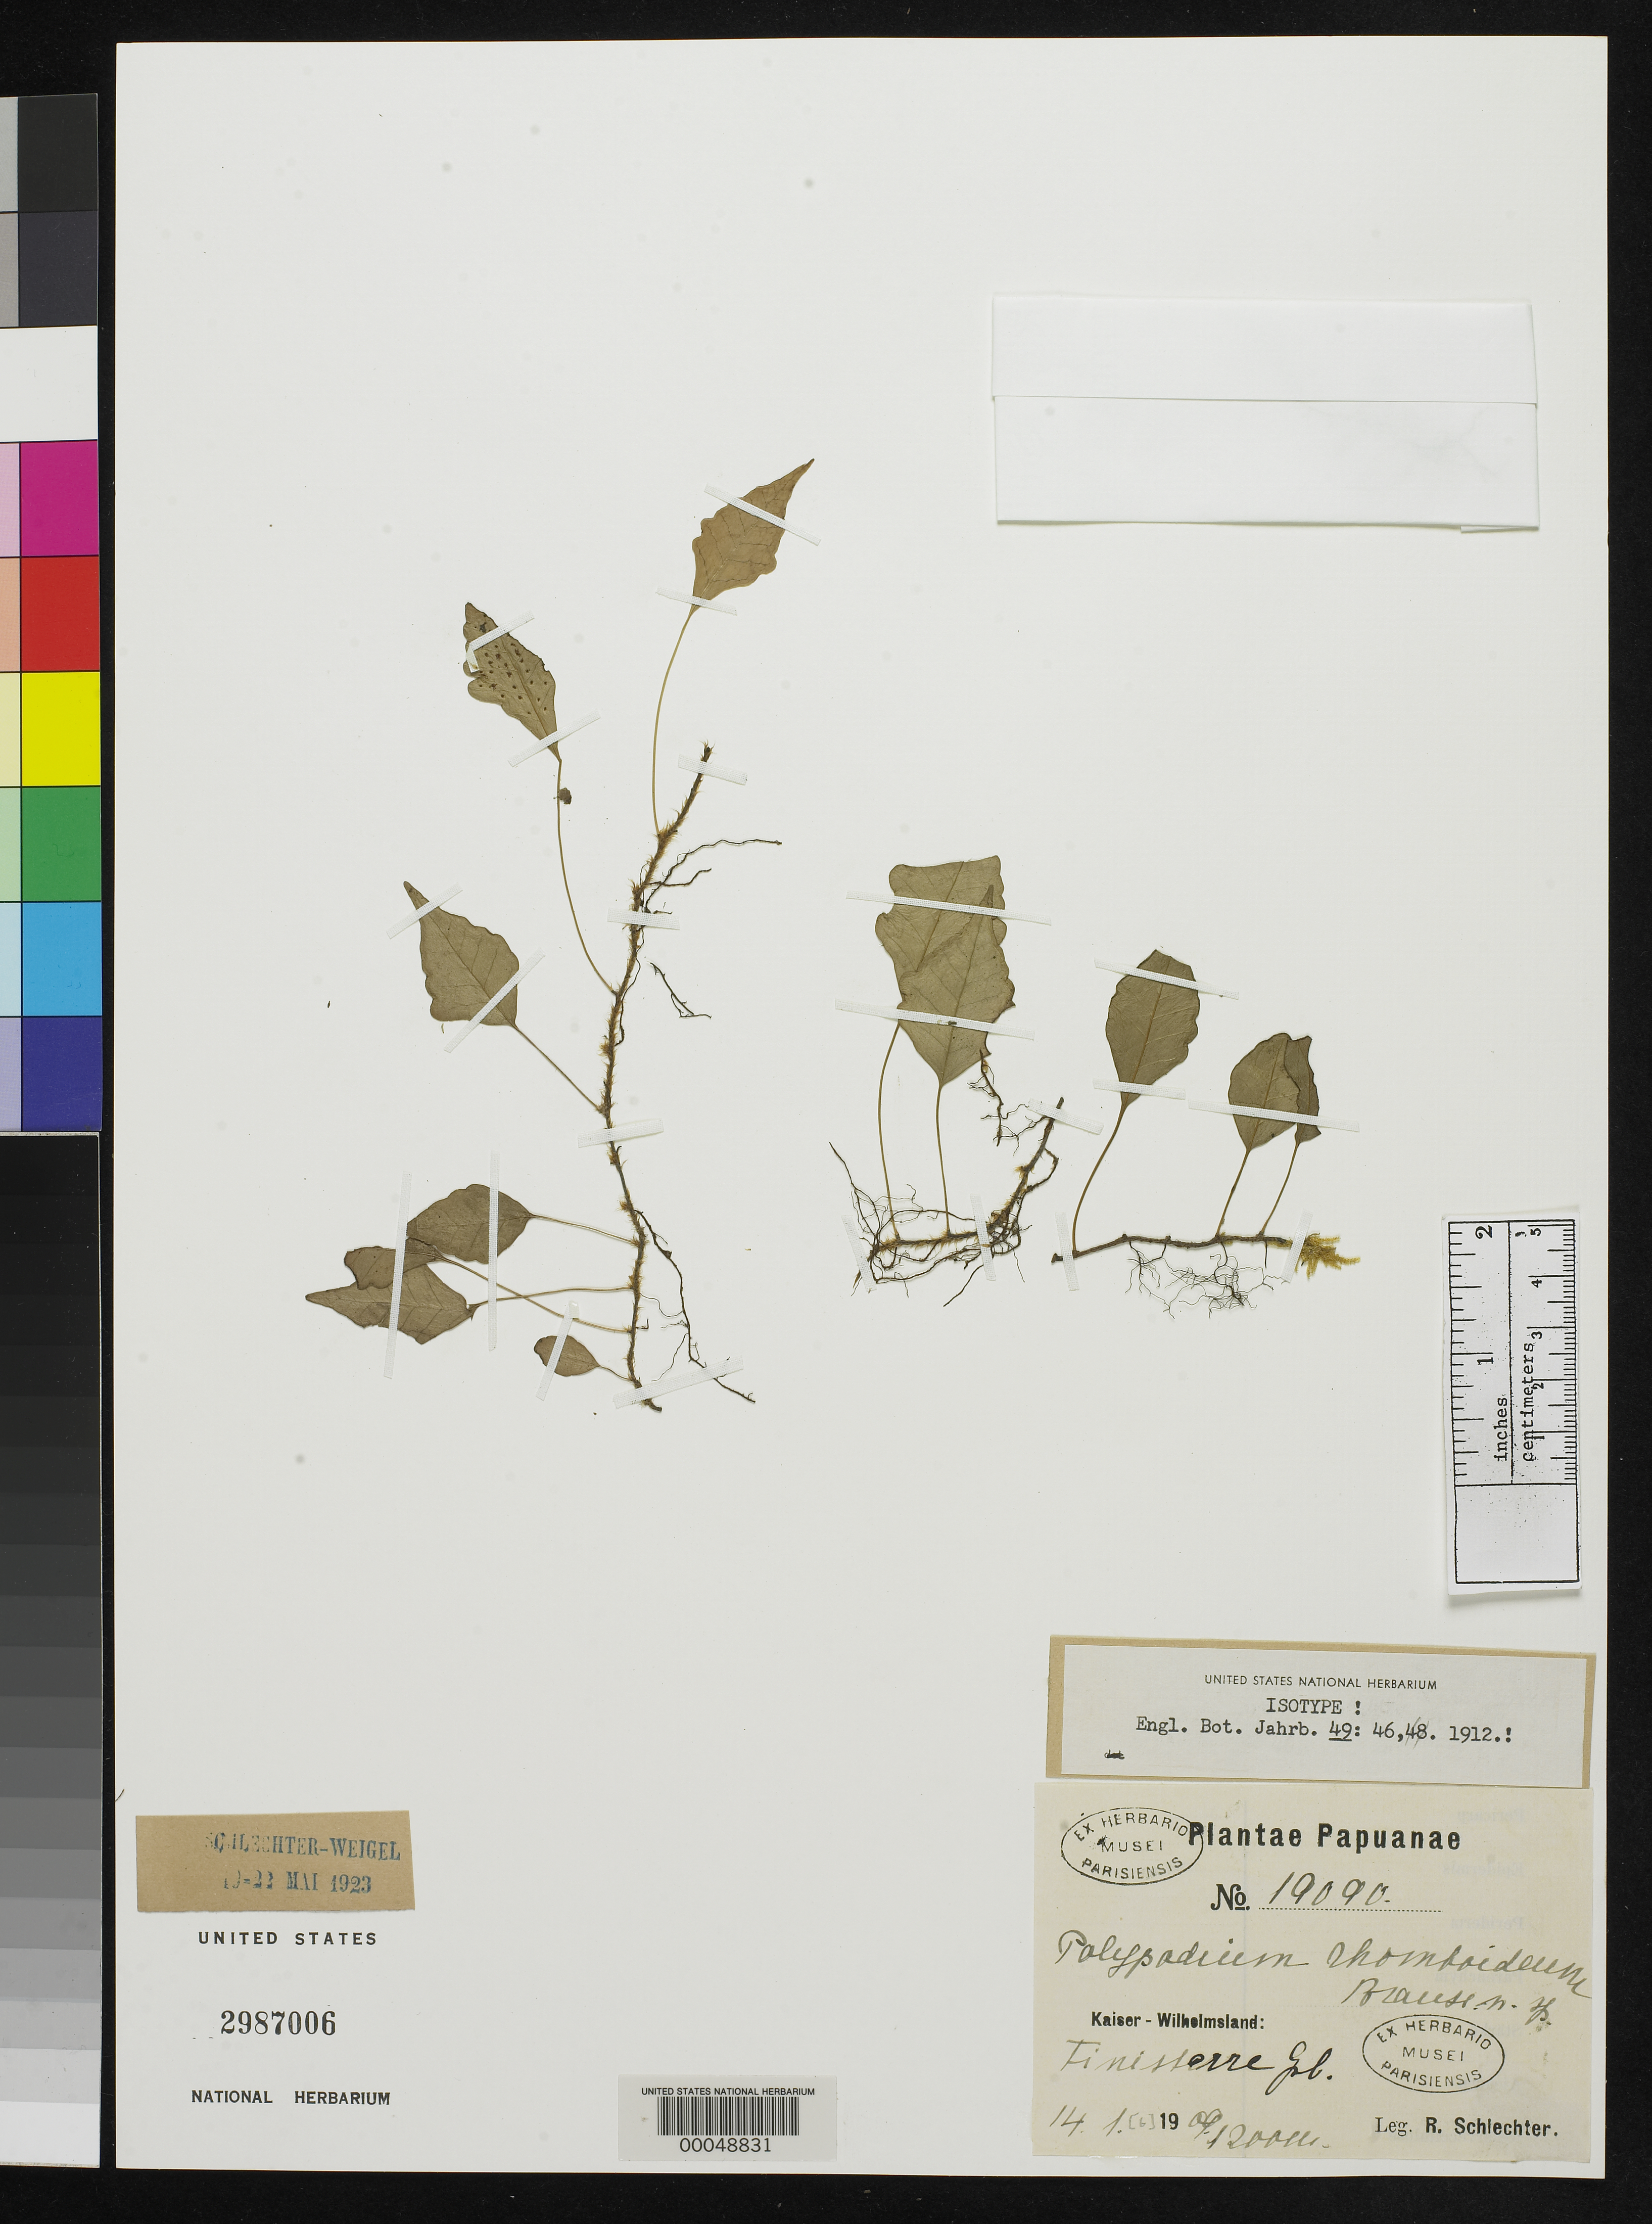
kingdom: Plantae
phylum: Tracheophyta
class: Polypodiopsida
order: Polypodiales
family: Polypodiaceae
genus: Polypodium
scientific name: Polypodium rhomboideum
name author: Brause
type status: Isotype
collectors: F. R. R. Schlechter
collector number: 19090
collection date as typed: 14 Jun 1909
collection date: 1909-06-14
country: Papua New Guinea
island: New Guinea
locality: Kaiser-Wilhelmsland, Finisterre-Gebirges.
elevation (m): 1200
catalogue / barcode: US 2987006